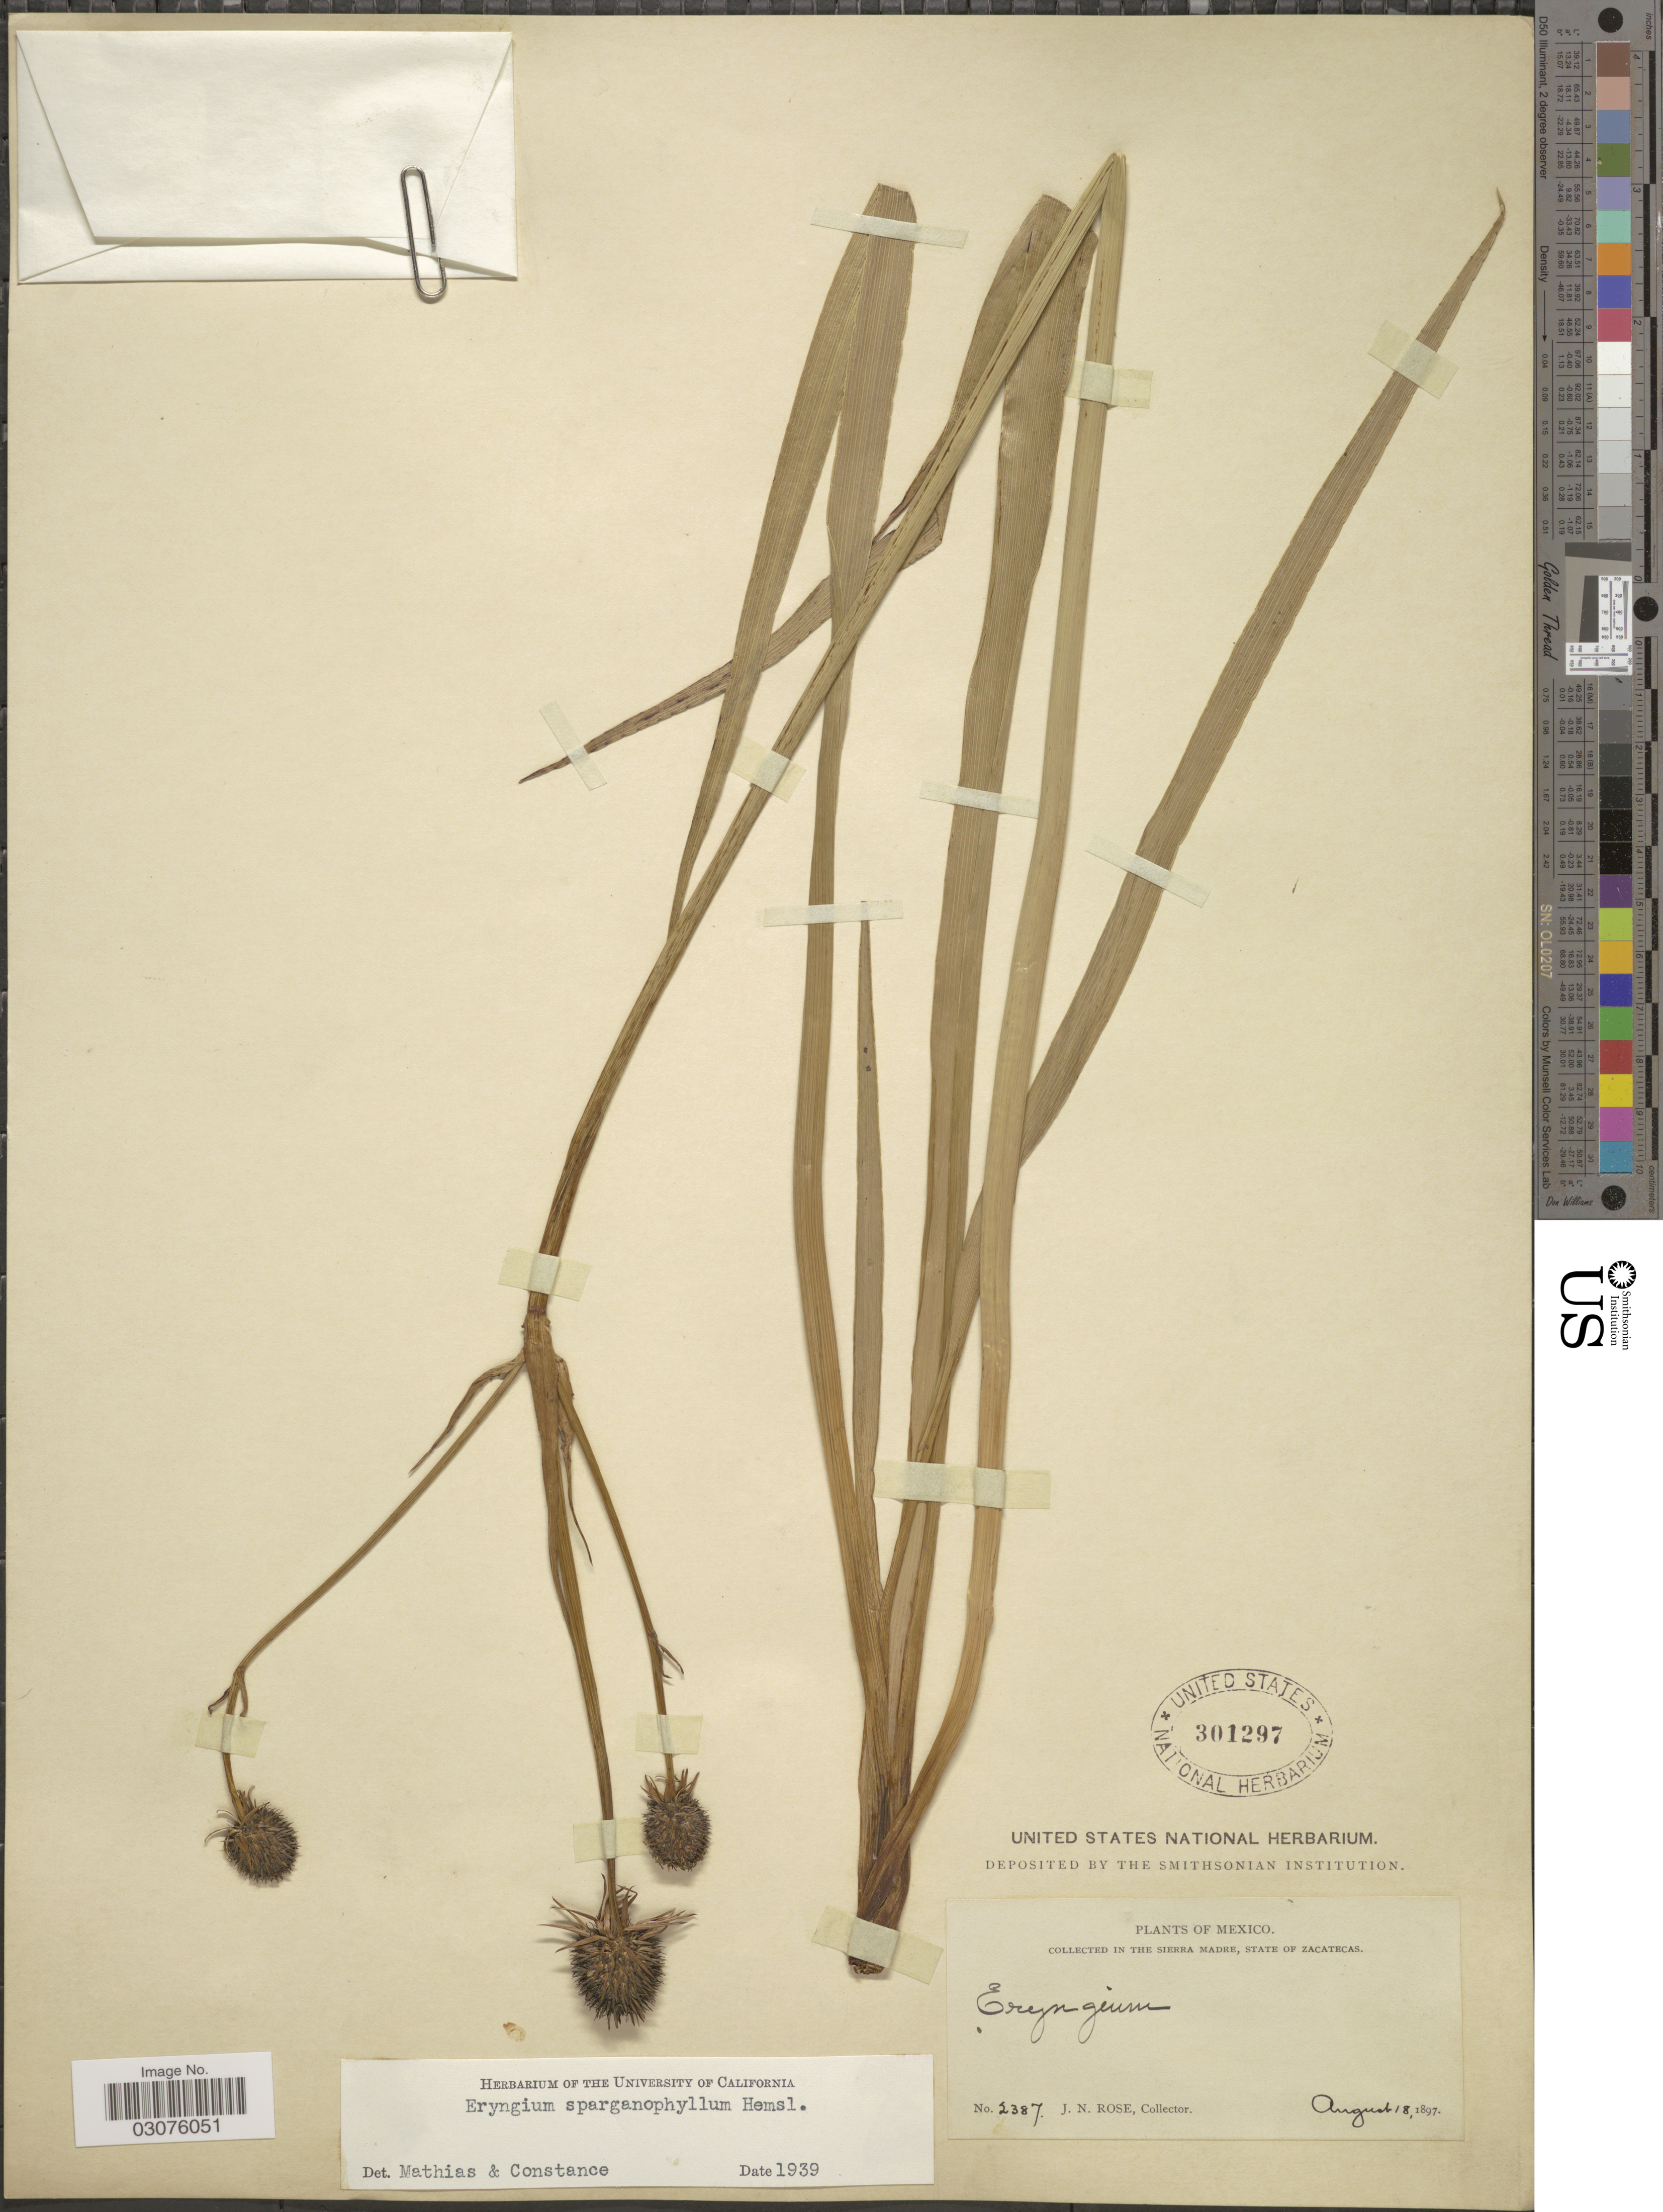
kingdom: Plantae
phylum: Tracheophyta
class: Magnoliopsida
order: Apiales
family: Apiaceae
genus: Eryngium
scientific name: Eryngium sparganophyllum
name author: Hemsl. in Hook. f.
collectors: J. N. Rose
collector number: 2387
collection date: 1897-08-18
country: Mexico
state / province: Zacatecas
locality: Collected in the Sierra Madre, State of Zacatecas.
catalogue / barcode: US 301297